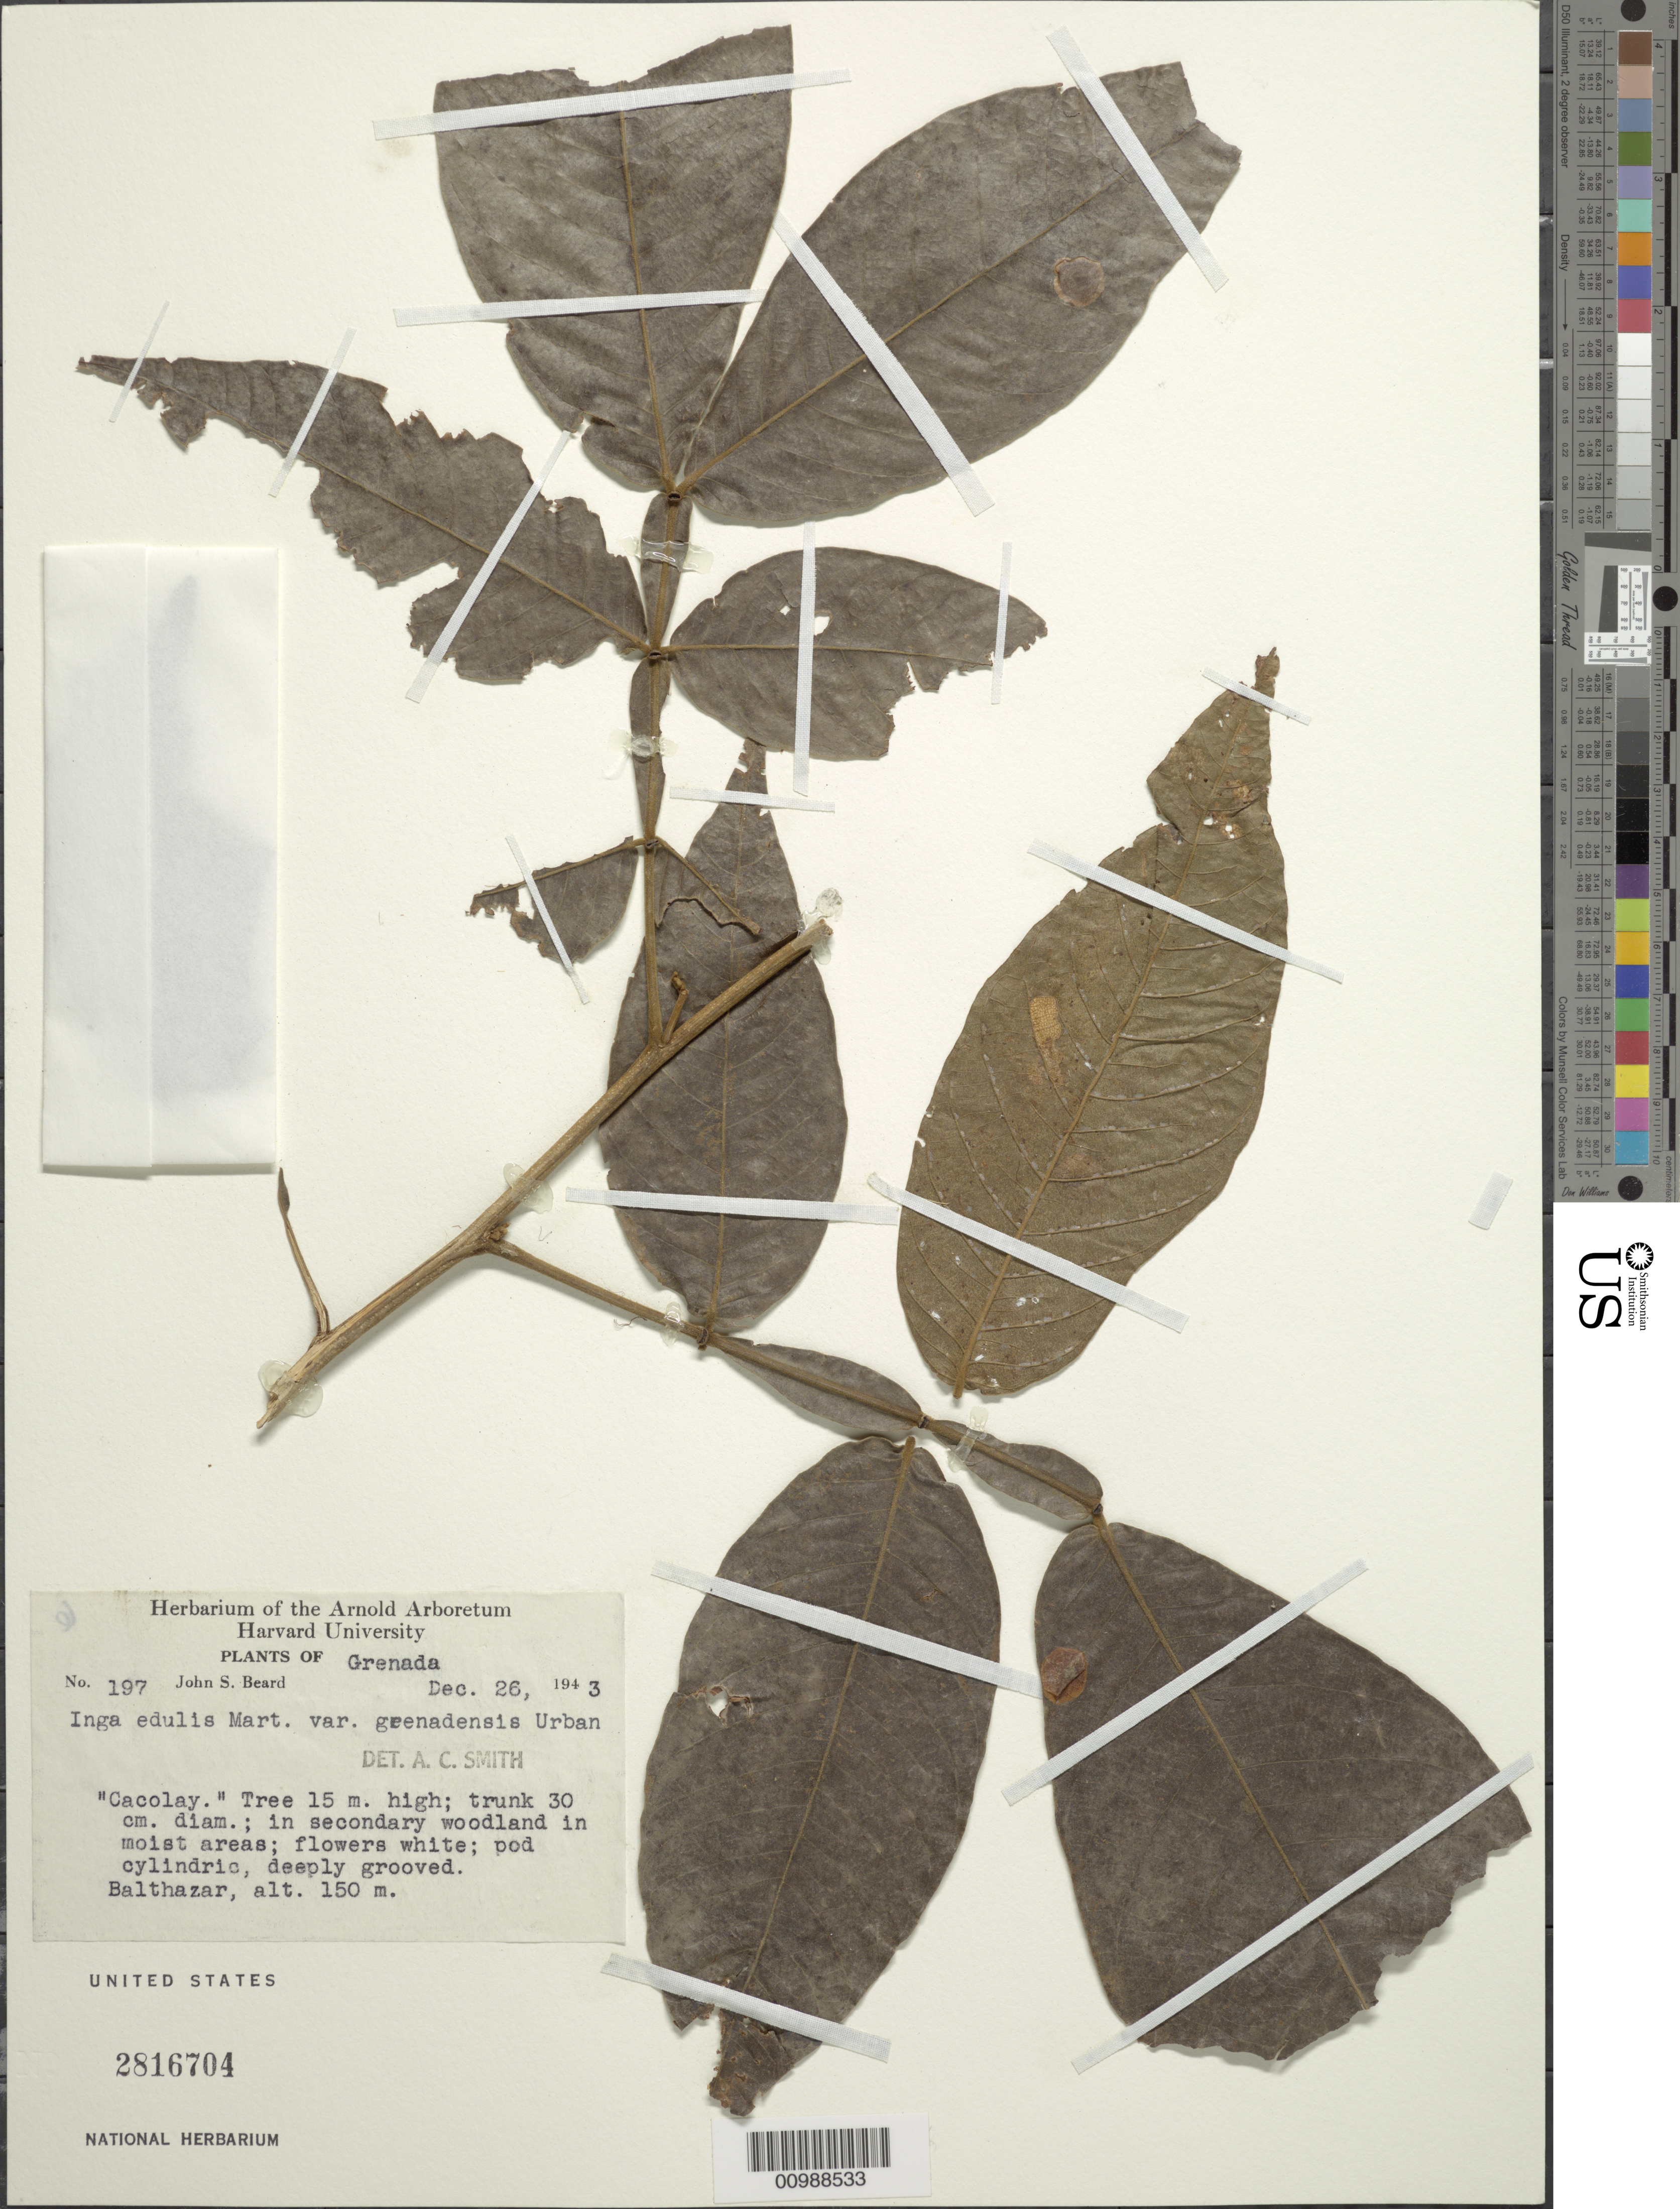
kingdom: Plantae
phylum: Tracheophyta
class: Magnoliopsida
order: Fabales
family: Fabaceae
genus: Inga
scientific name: Inga edulis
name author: Mart.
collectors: J. Beard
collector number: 197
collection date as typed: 26 Dec 1943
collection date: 1943-12-26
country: Grenada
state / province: Saint Andrew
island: Grenada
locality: "Cacolay," Balthazar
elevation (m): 150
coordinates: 0 N, 0 E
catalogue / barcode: US 2816704